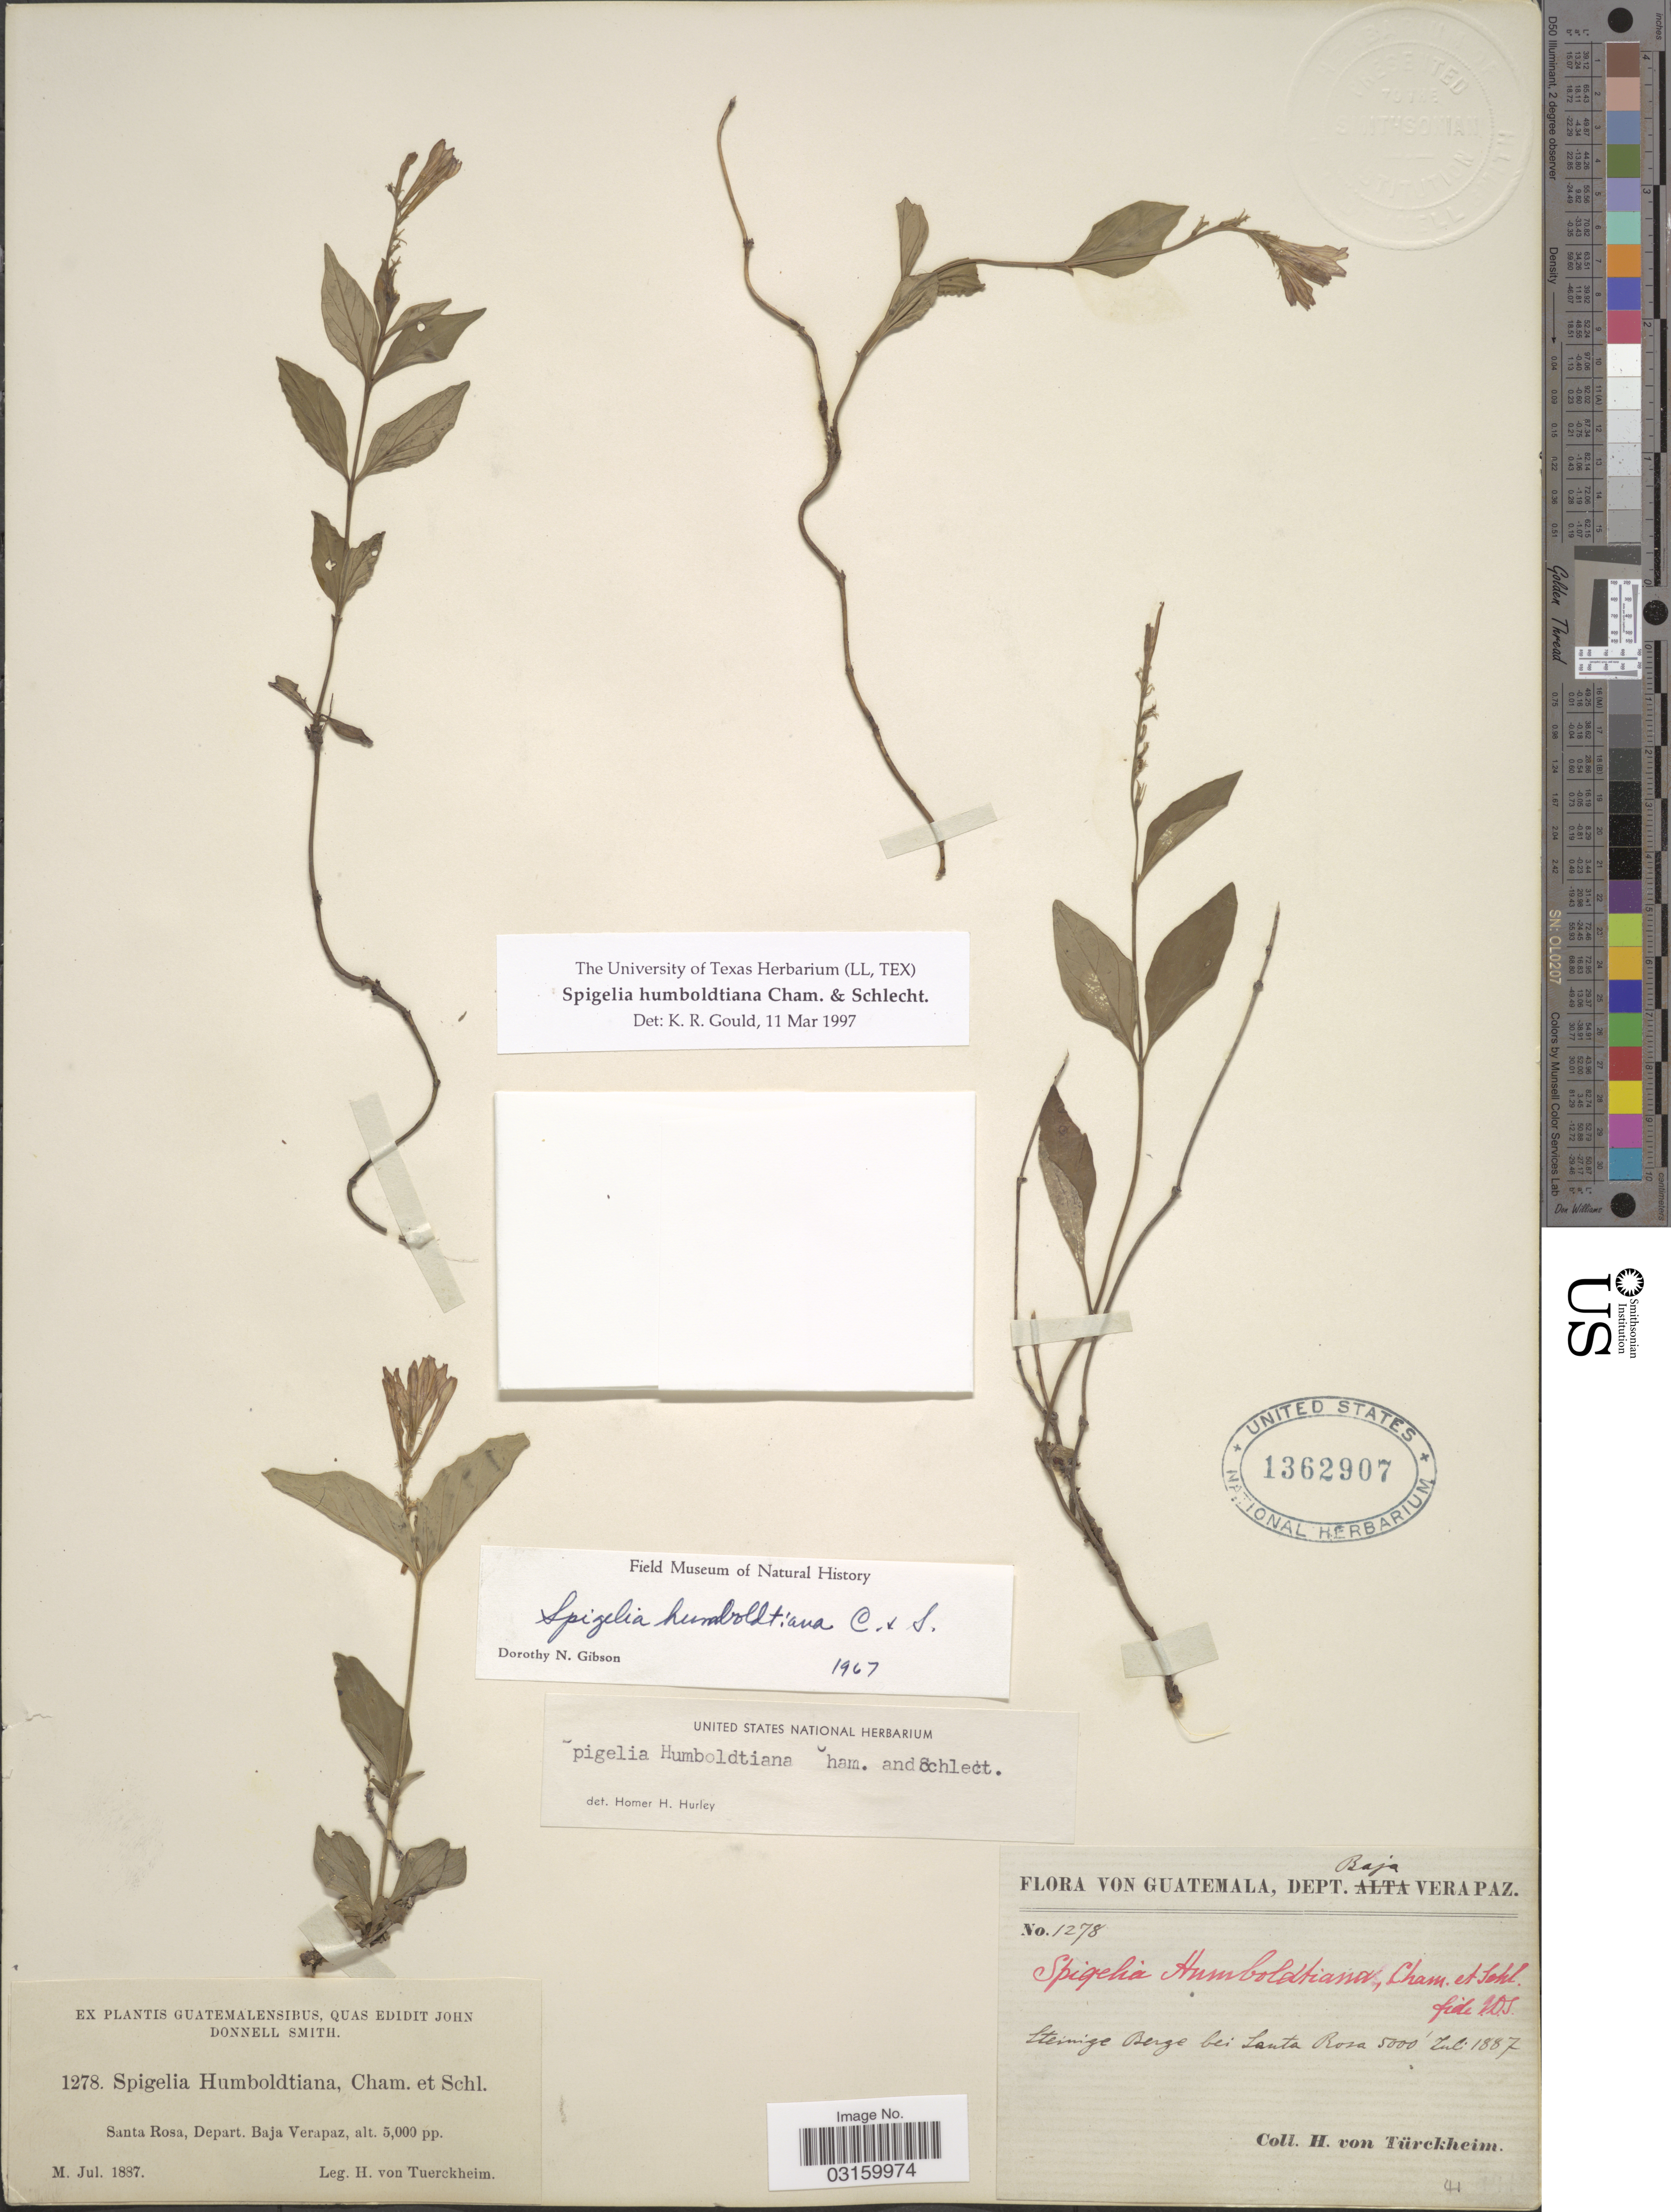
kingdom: Plantae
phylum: Tracheophyta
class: Magnoliopsida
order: Gentianales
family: Loganiaceae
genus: Spigelia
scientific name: Spigelia humboldtiana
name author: Cham. & Schltdl.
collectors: H. von Türckheim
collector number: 1278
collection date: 1887-07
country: Guatemala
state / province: Baja Verapaz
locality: Santa Rosa, Depart. Baja Verapaz, Steinige Berge bei Santa Rosa.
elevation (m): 1524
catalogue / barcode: US 1362907